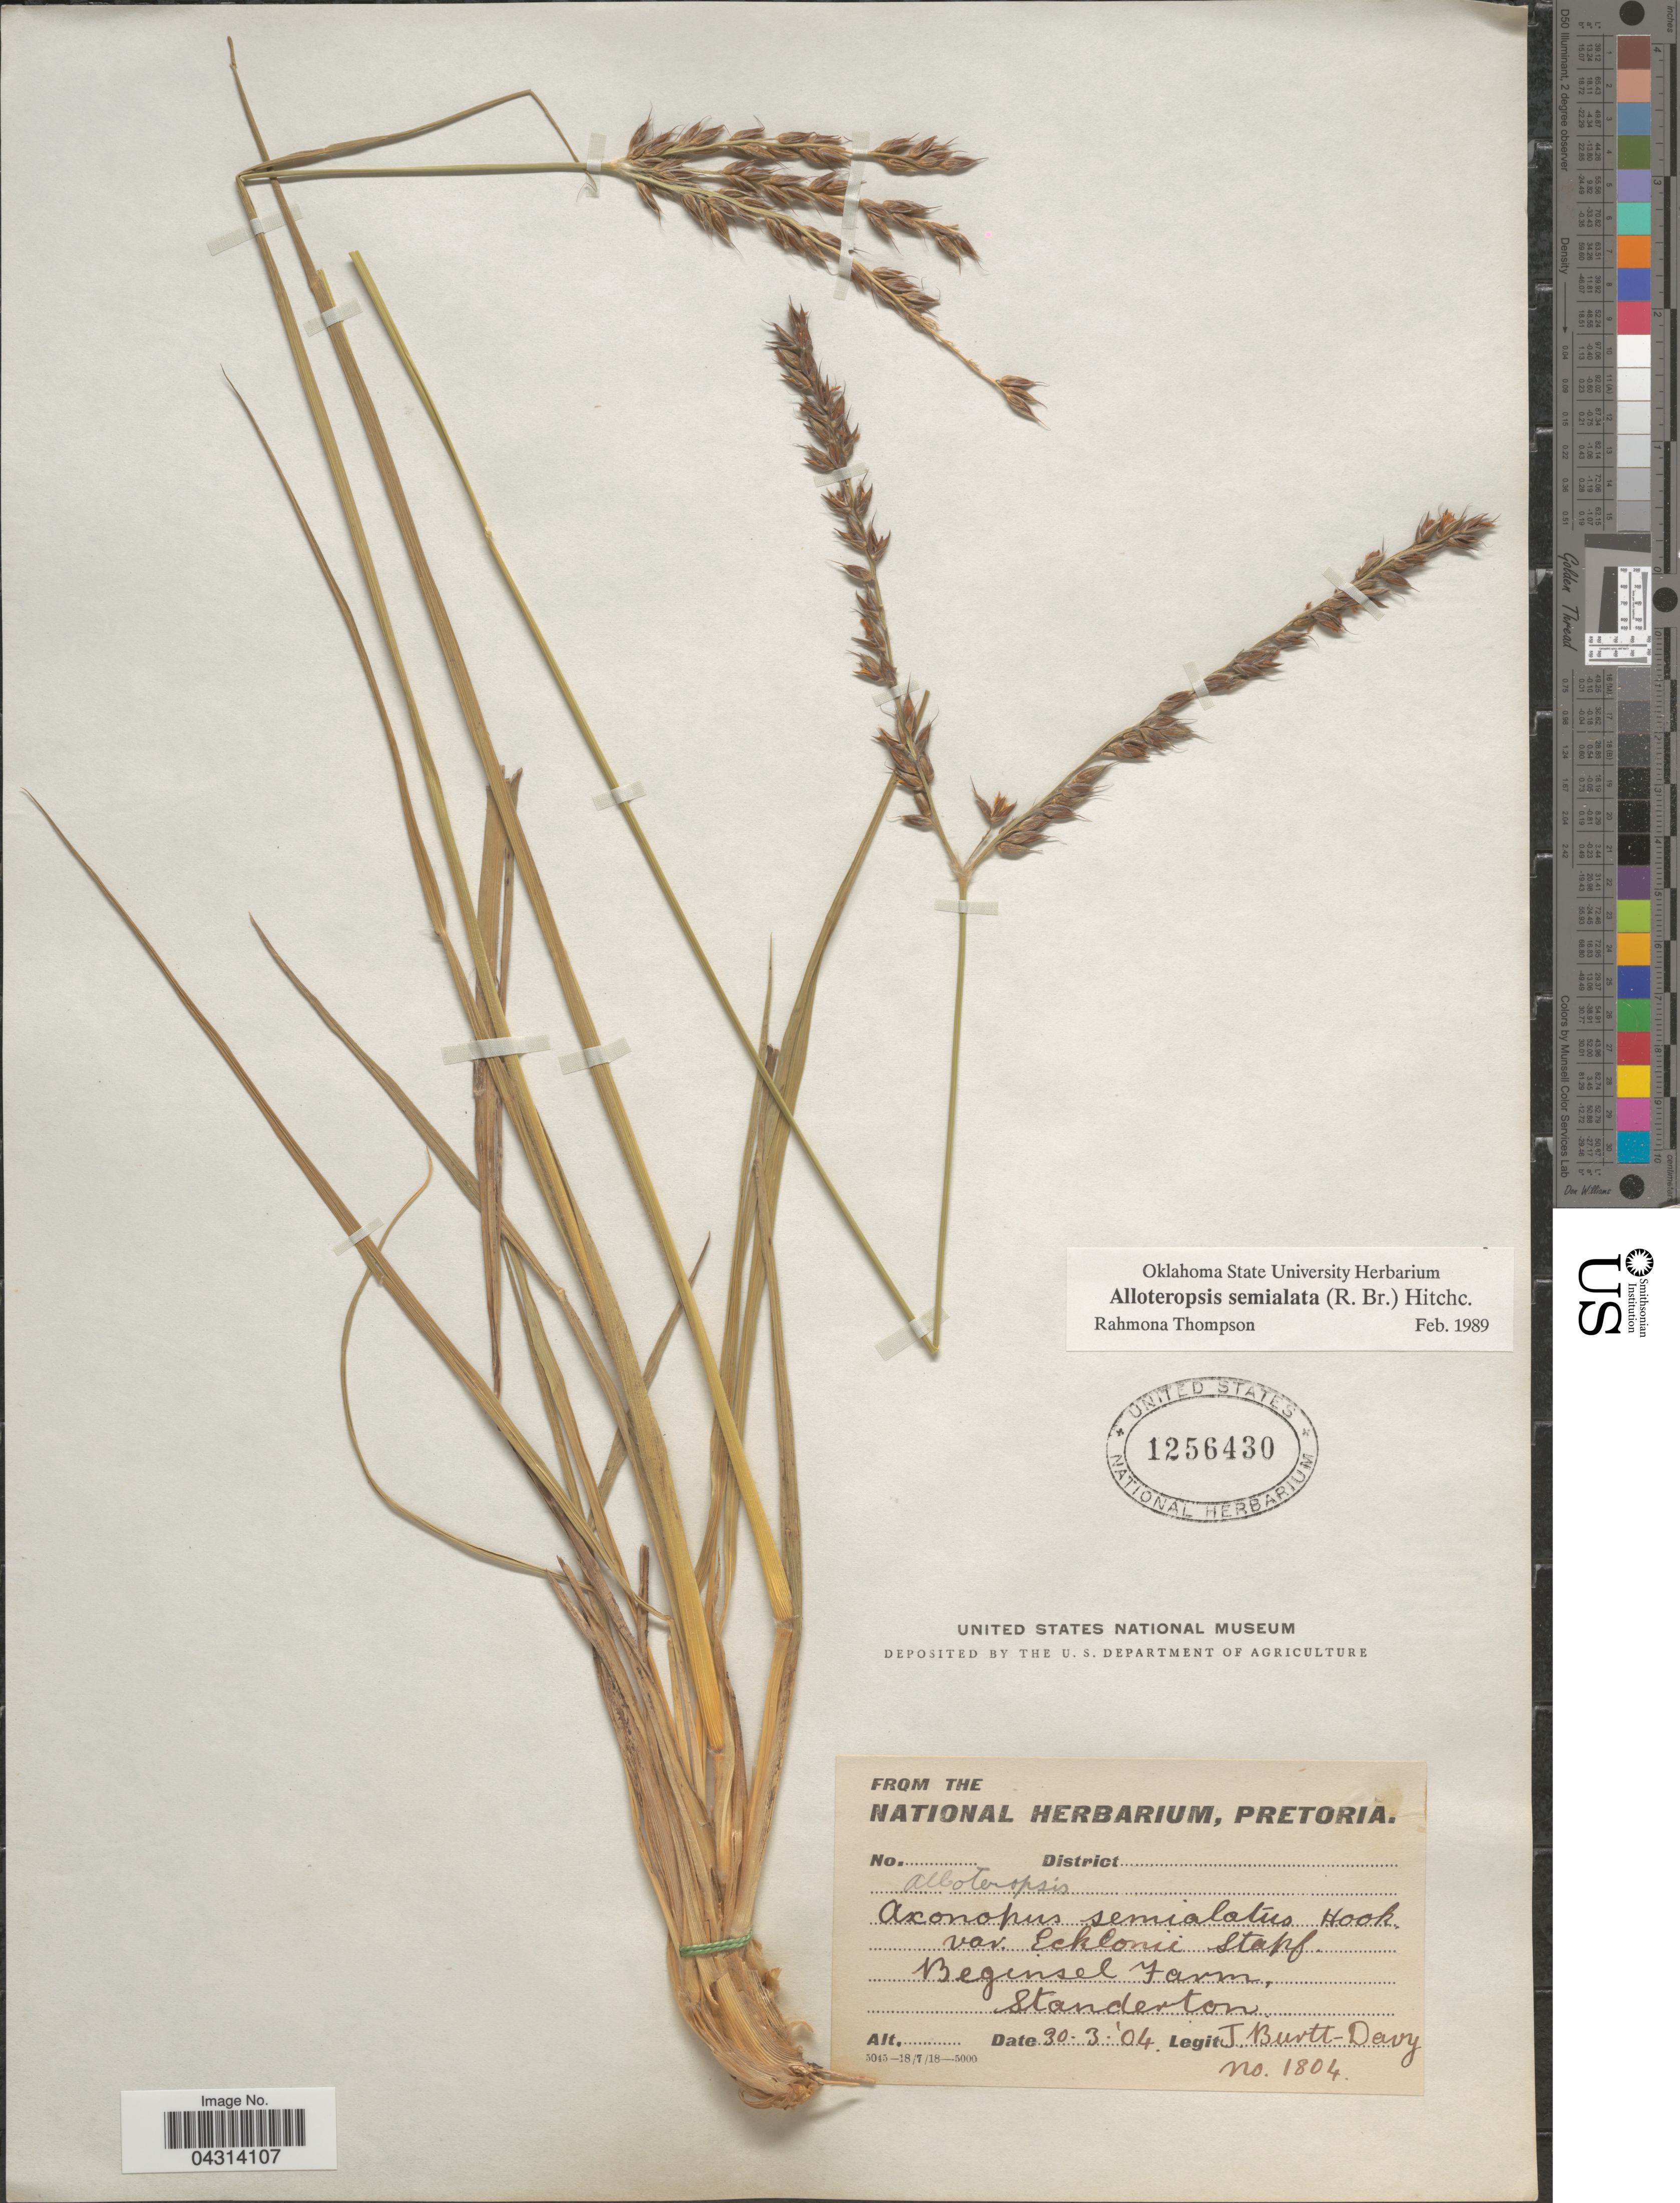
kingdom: Plantae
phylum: Tracheophyta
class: Liliopsida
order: Poales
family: Poaceae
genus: Alloteropsis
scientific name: Alloteropsis semialata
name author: (R. Br.) Hitchc.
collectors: J. Burtt Davy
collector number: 1804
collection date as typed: Transcribed d/m/y: 30/3/4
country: South Africa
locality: Beginsel Farm, Standerton.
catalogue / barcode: US 1256430